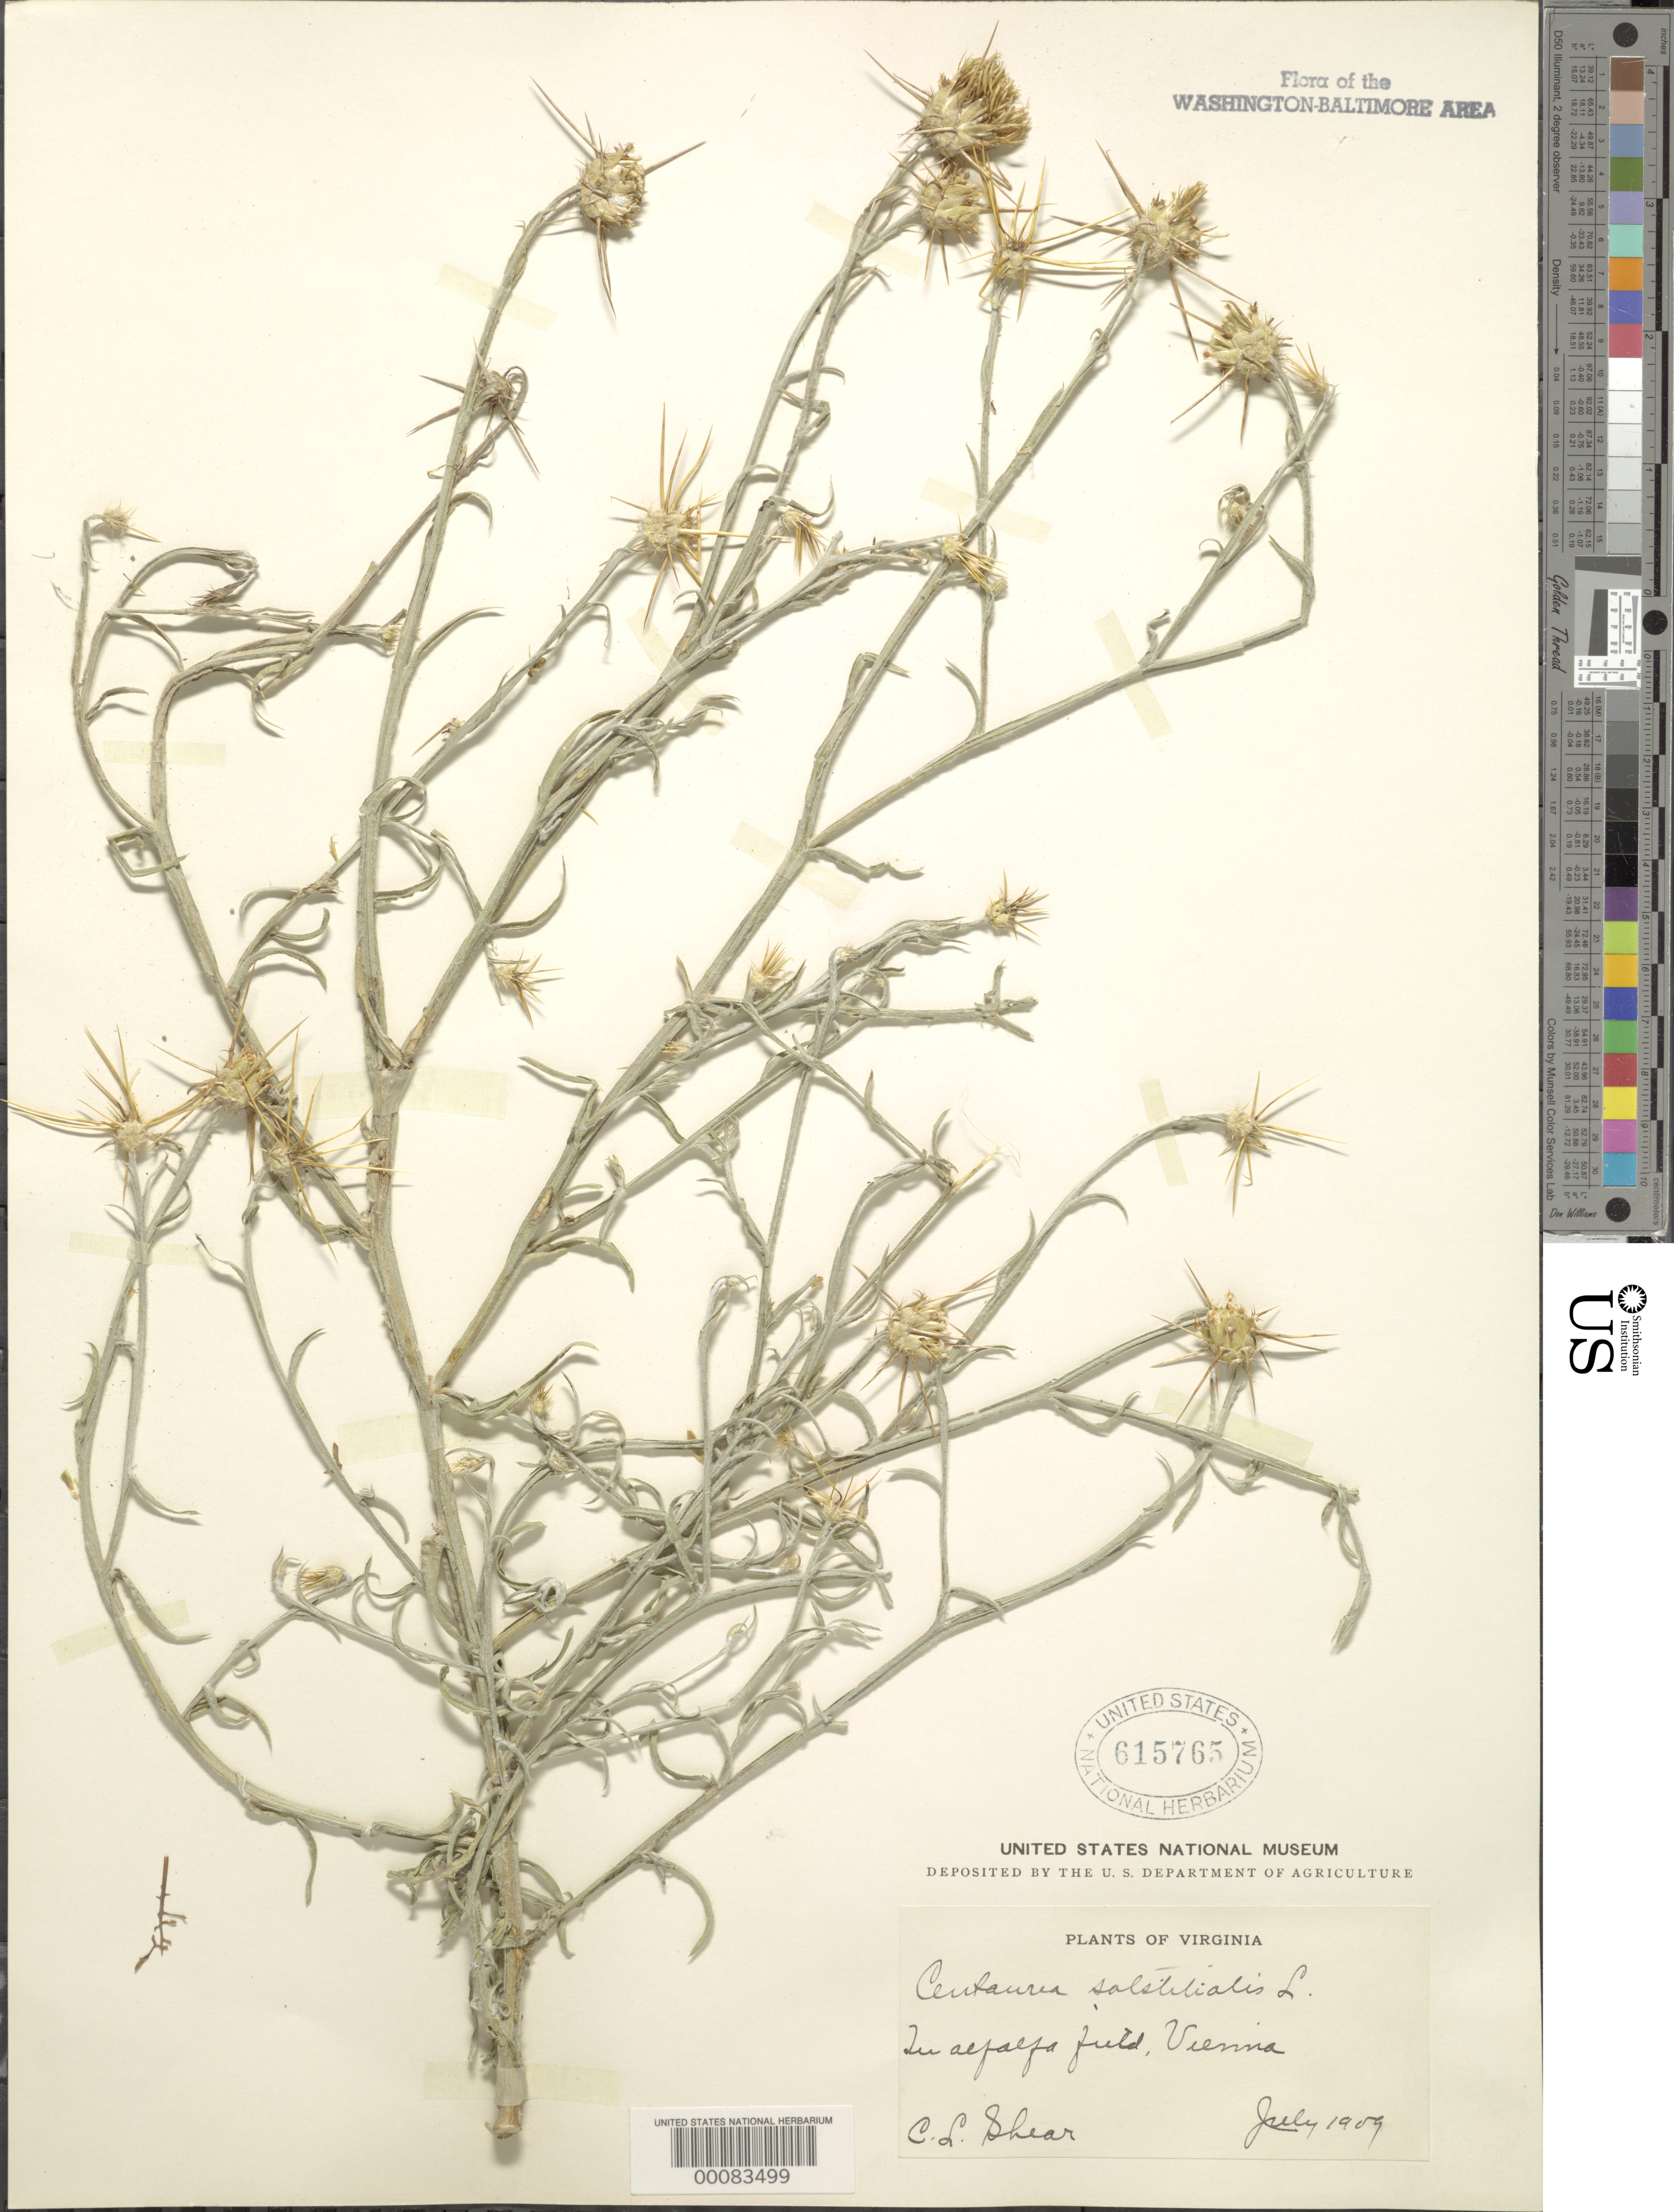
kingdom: Plantae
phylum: Tracheophyta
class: Magnoliopsida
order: Asterales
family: Asteraceae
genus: Centaurea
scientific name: Centaurea solstitialis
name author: L.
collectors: C. L. Shear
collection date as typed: Jul 1909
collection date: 1909-07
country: United States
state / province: Virginia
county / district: Fairfax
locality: Vienna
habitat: Fields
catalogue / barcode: US 615765